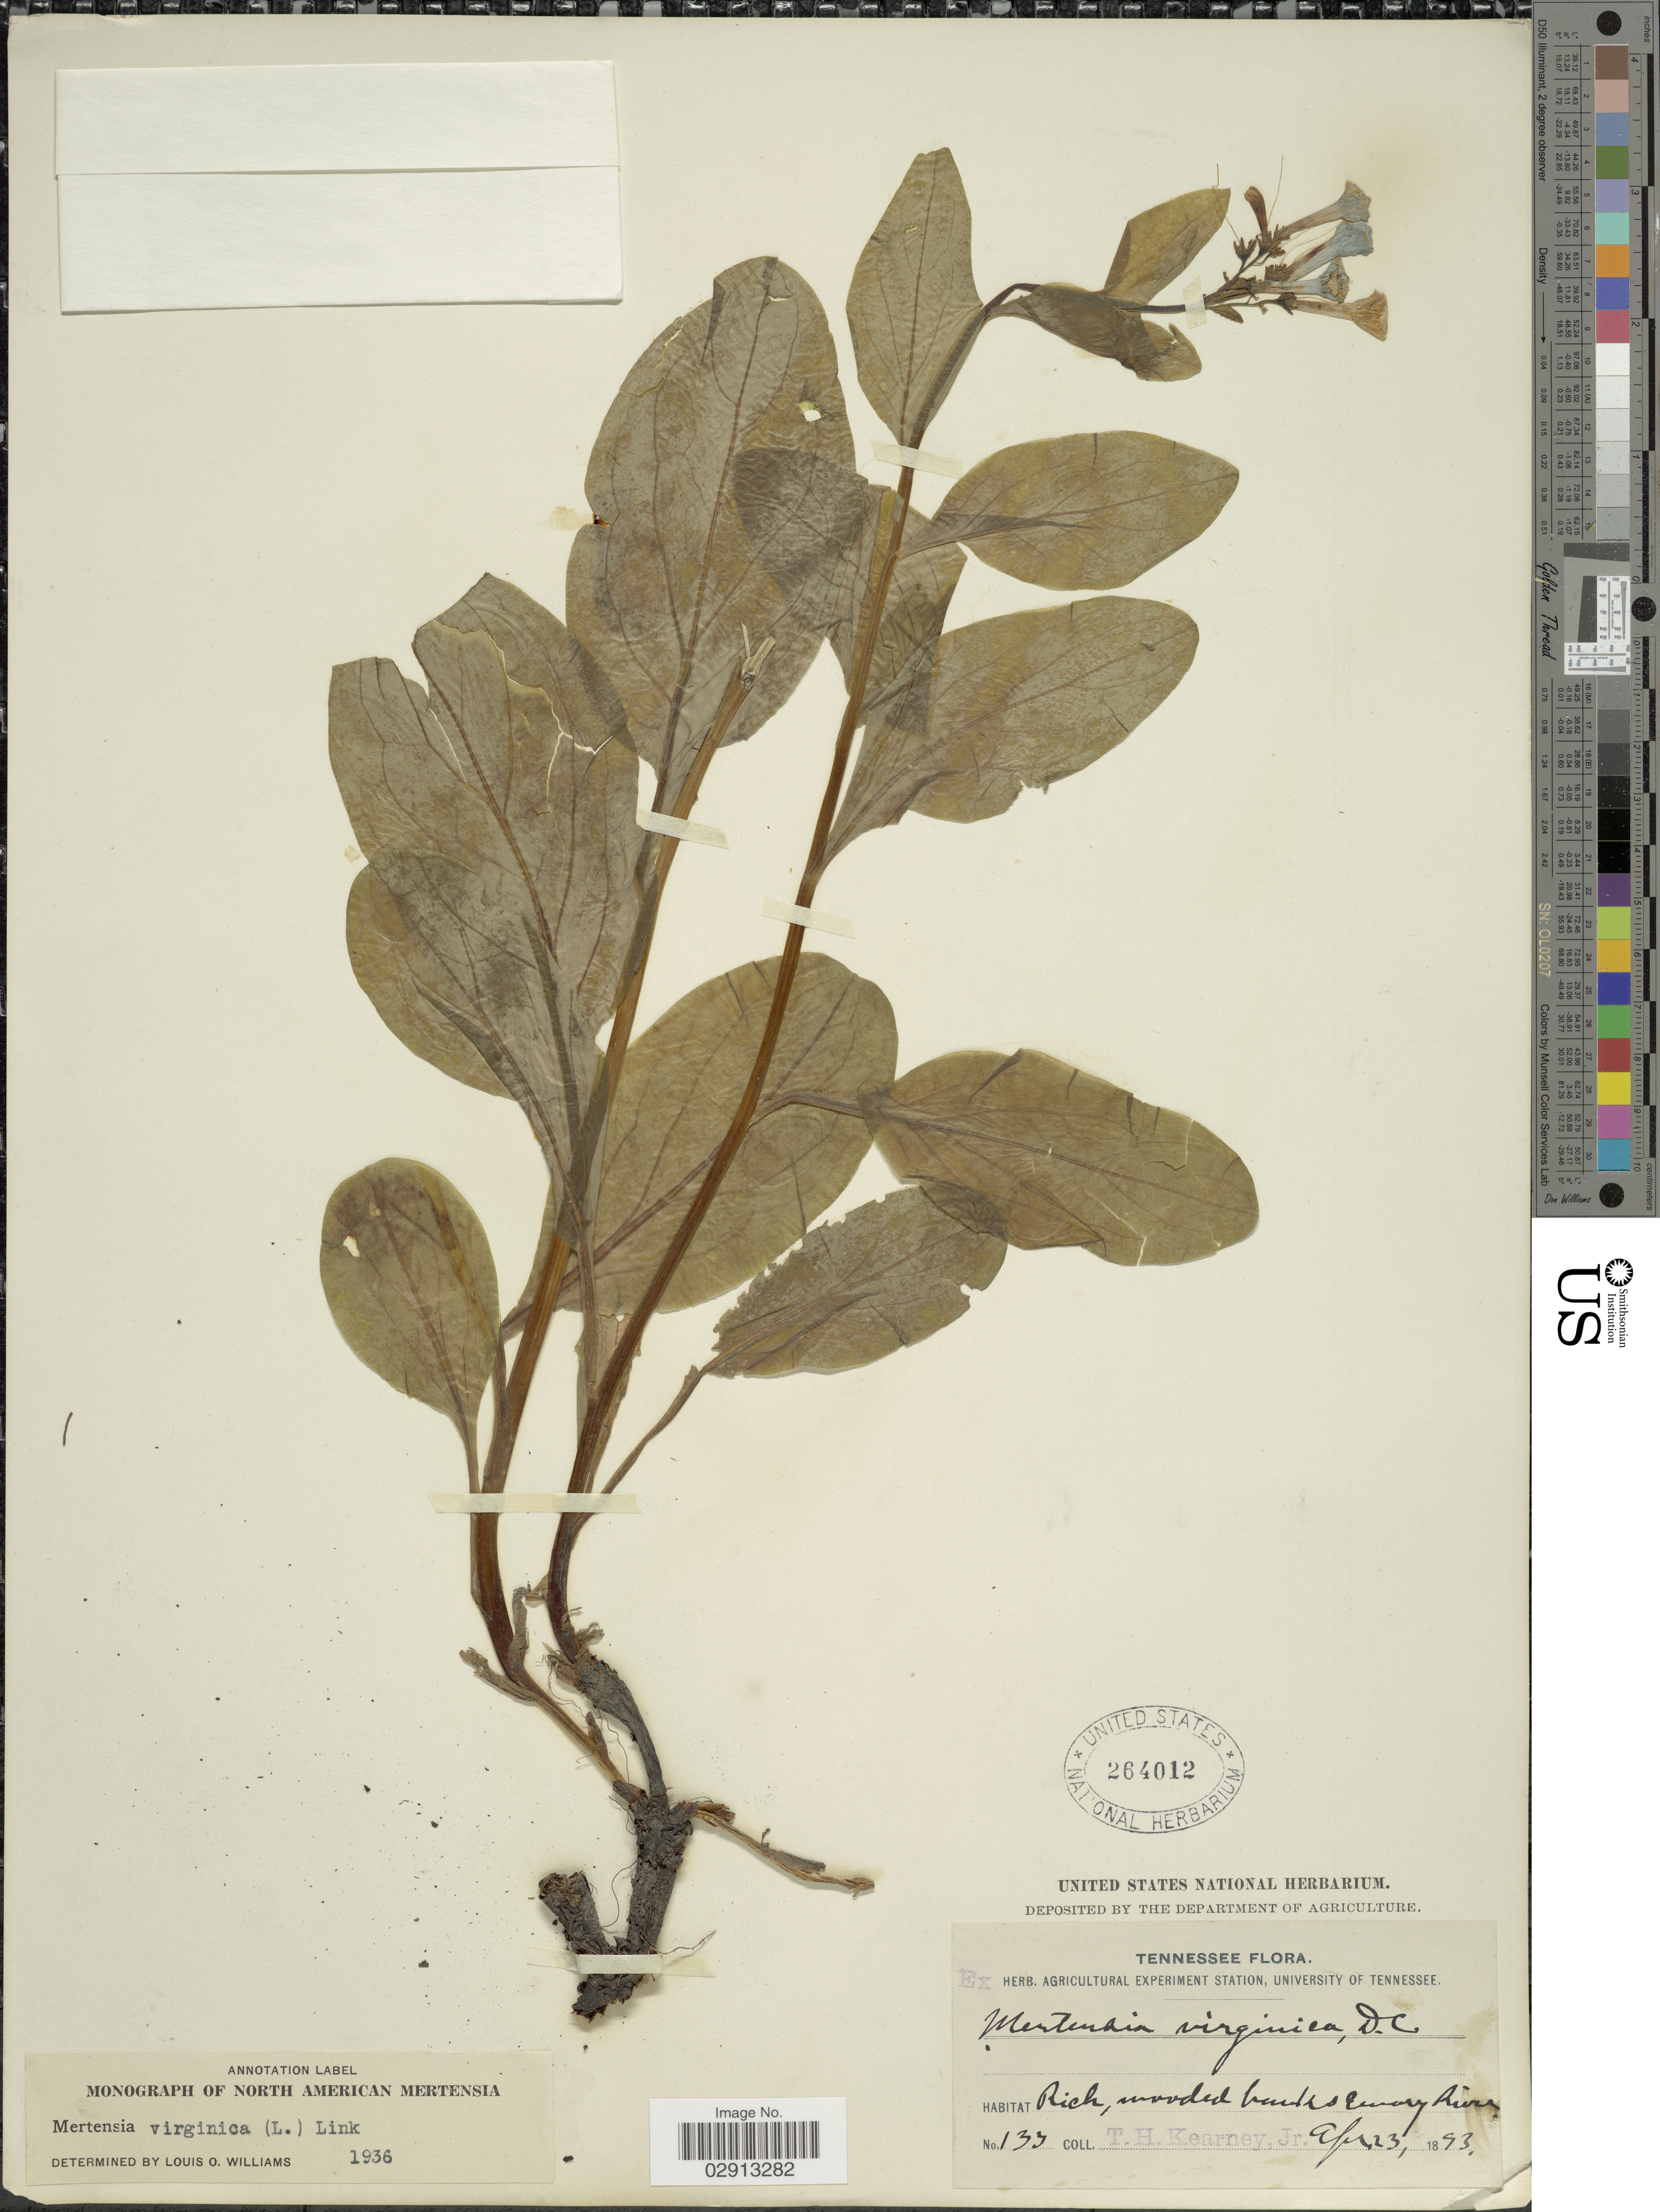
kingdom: Plantae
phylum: Tracheophyta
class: Magnoliopsida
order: Boraginales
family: Boraginaceae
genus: Mertensia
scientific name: Mertensia virginica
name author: (L.) Pers. ex Link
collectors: T. H. Kearney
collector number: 133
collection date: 1893-04-23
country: United States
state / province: Tennessee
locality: Rich, wooded banks Emory River.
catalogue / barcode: US 264012